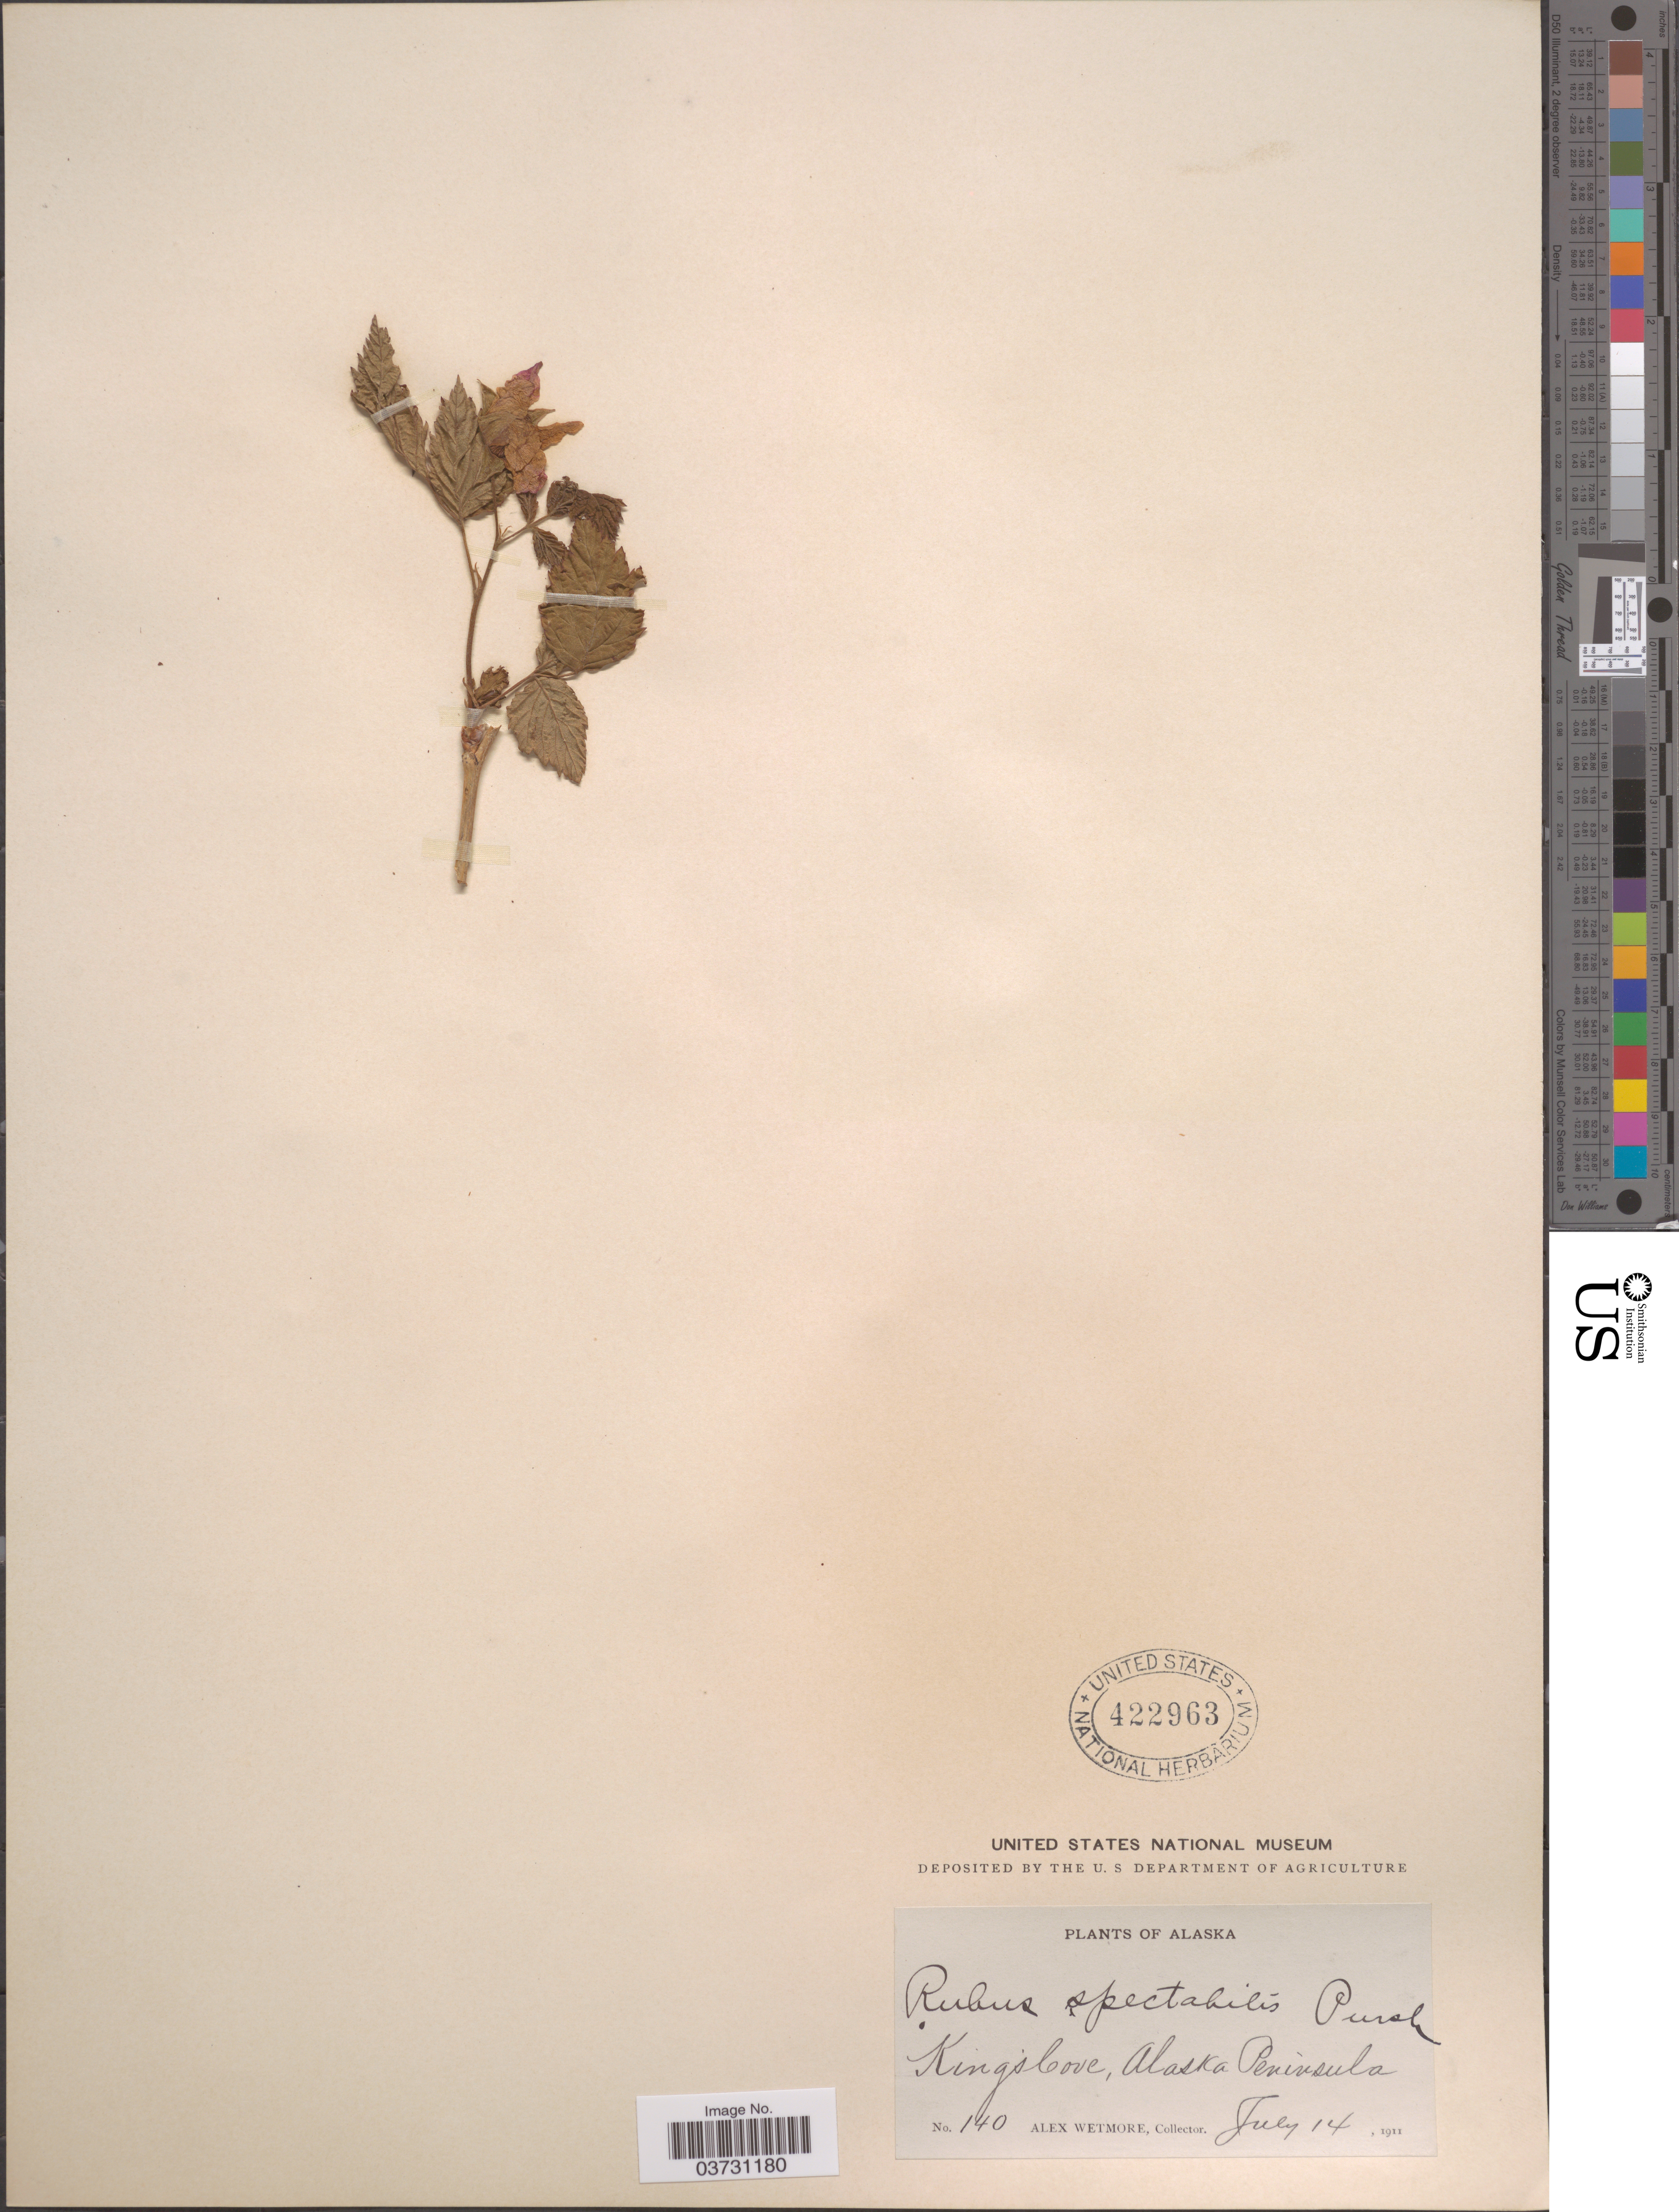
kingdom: Plantae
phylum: Tracheophyta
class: Magnoliopsida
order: Rosales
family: Rosaceae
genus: Rubus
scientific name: Rubus spectabilis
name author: Pursh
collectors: A. Wetmore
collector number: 140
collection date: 1911-07-14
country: United States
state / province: Alaska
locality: King's Cove, Alaska Peninsula.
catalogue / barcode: US 422963